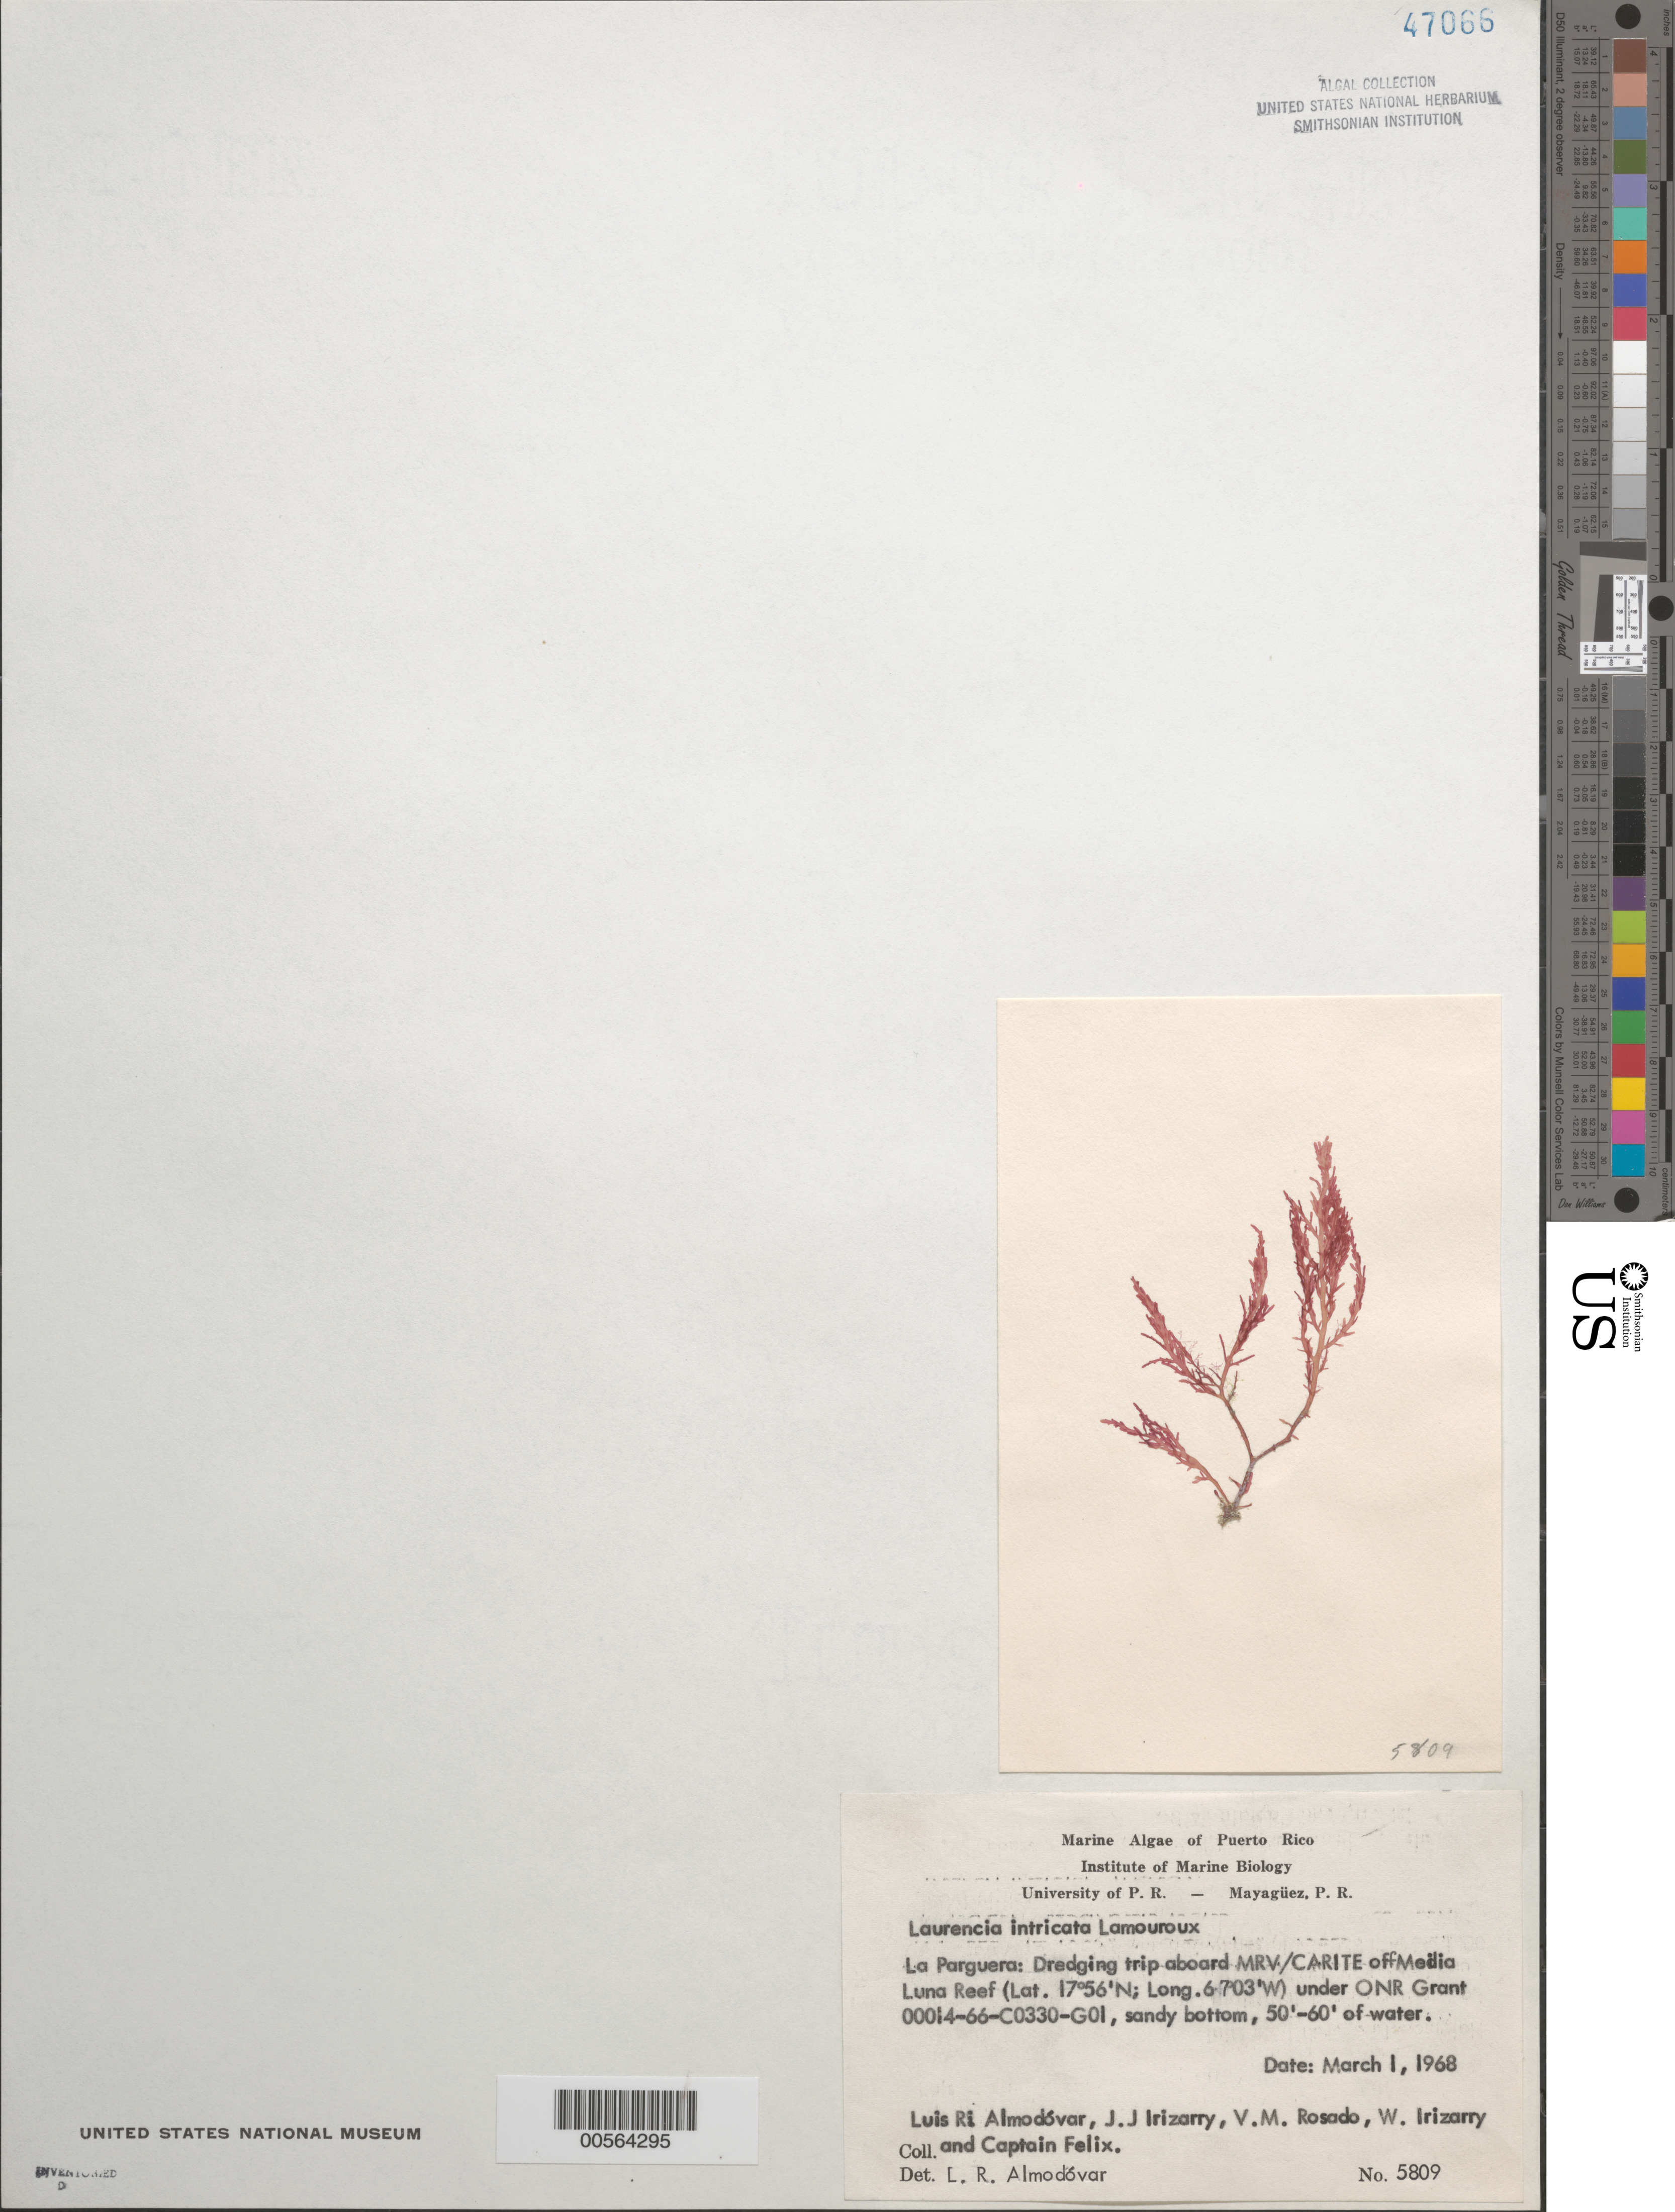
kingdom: Plantae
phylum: Rhodophyta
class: Florideophyceae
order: Ceramiales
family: Rhodomelaceae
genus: Laurencia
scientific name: Laurencia intricata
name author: J.V.Lamouroux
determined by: Almodovar, L. R.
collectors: L. Almodovar, J. Irizarry, V. Rosado, W. Irizarry & C. Felix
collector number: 5809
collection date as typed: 01 Mar 1968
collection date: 1968-03-01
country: Puerto Rico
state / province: Lajas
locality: La Parguera, off Media Luna Reef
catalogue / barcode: US 47066